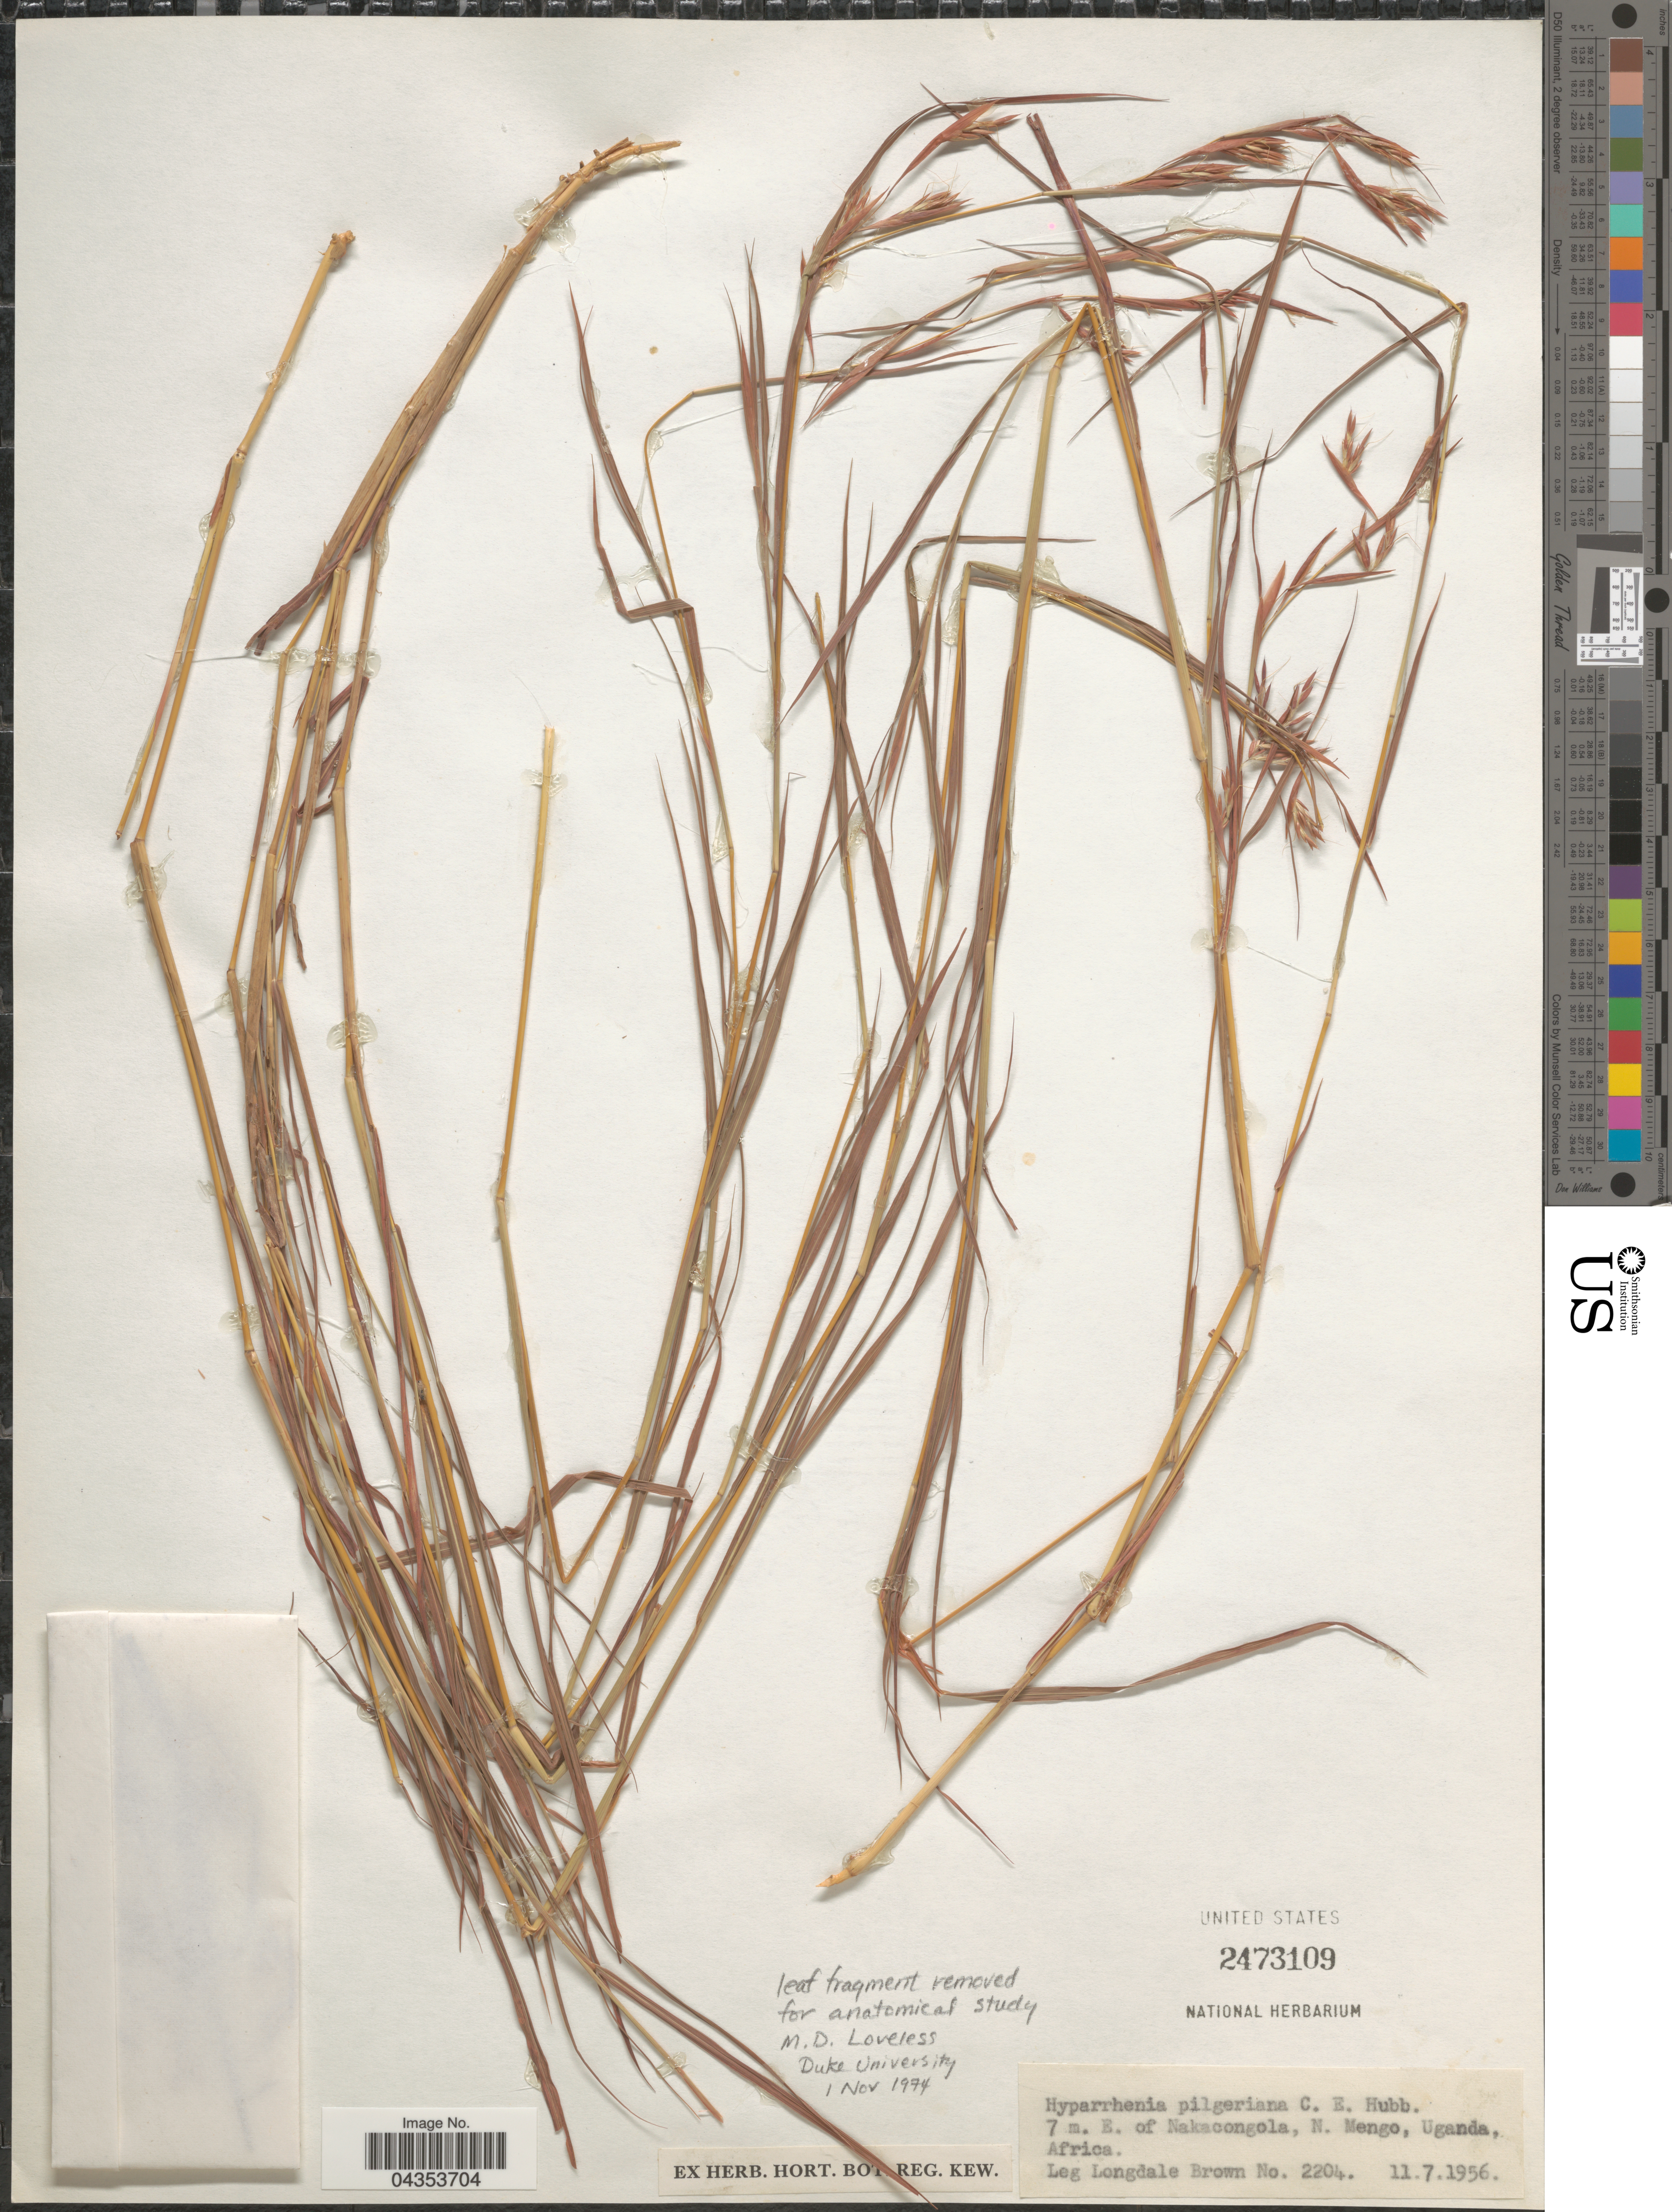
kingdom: Plantae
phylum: Tracheophyta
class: Liliopsida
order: Poales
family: Poaceae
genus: Hyparrhenia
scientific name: Hyparrhenia pilgeriana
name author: C.E. Hubb.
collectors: L. Brown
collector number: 2204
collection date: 1956-07-11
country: Uganda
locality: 7 m. E. of Nakacongola, N. Mengo.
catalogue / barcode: US 2473109